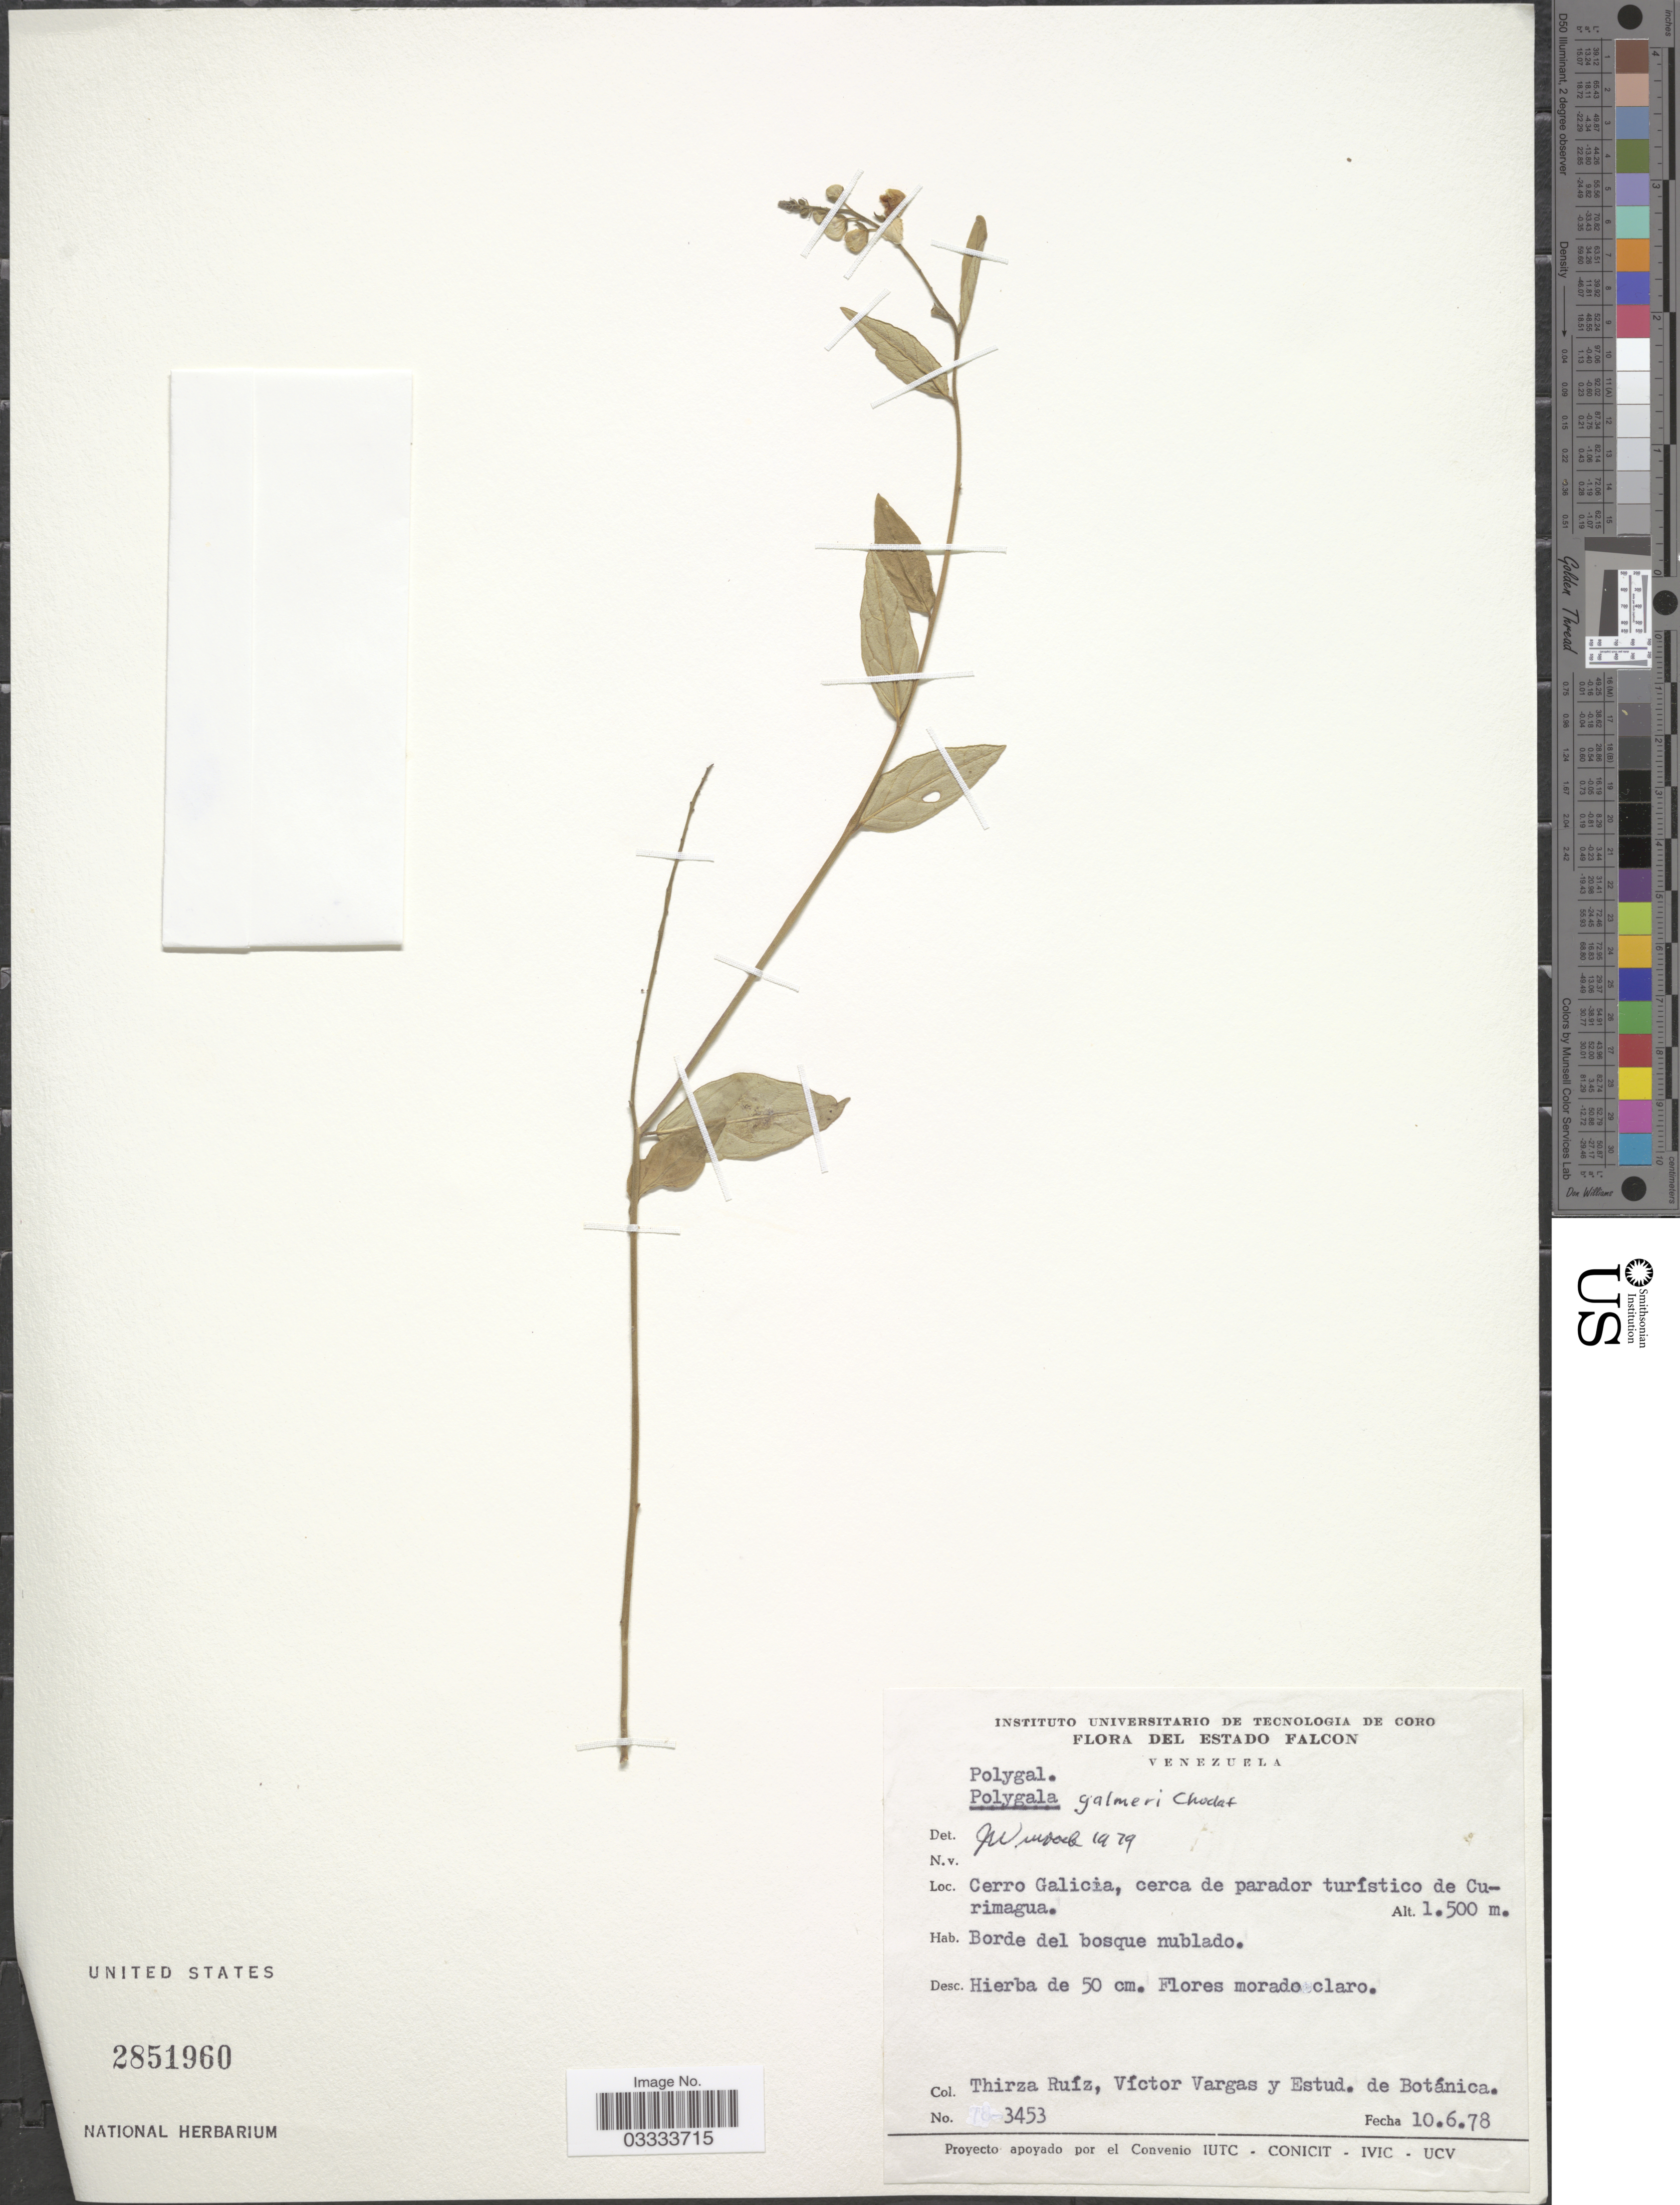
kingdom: Plantae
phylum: Tracheophyta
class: Magnoliopsida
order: Fabales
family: Polygalaceae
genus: Asemeia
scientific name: Asemeia galmeri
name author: (Chodat) J.F.B. Pastore & J.R. Abbott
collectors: T. Ruíz, V. Vargas & Estud. de Botánica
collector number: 3453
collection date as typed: Transcribed d/m/y: 10/6/78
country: Venezuela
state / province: Falcón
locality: Cerro Galicia, cerca de parador turístico de Curimagua.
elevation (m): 1500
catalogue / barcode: US 2851960